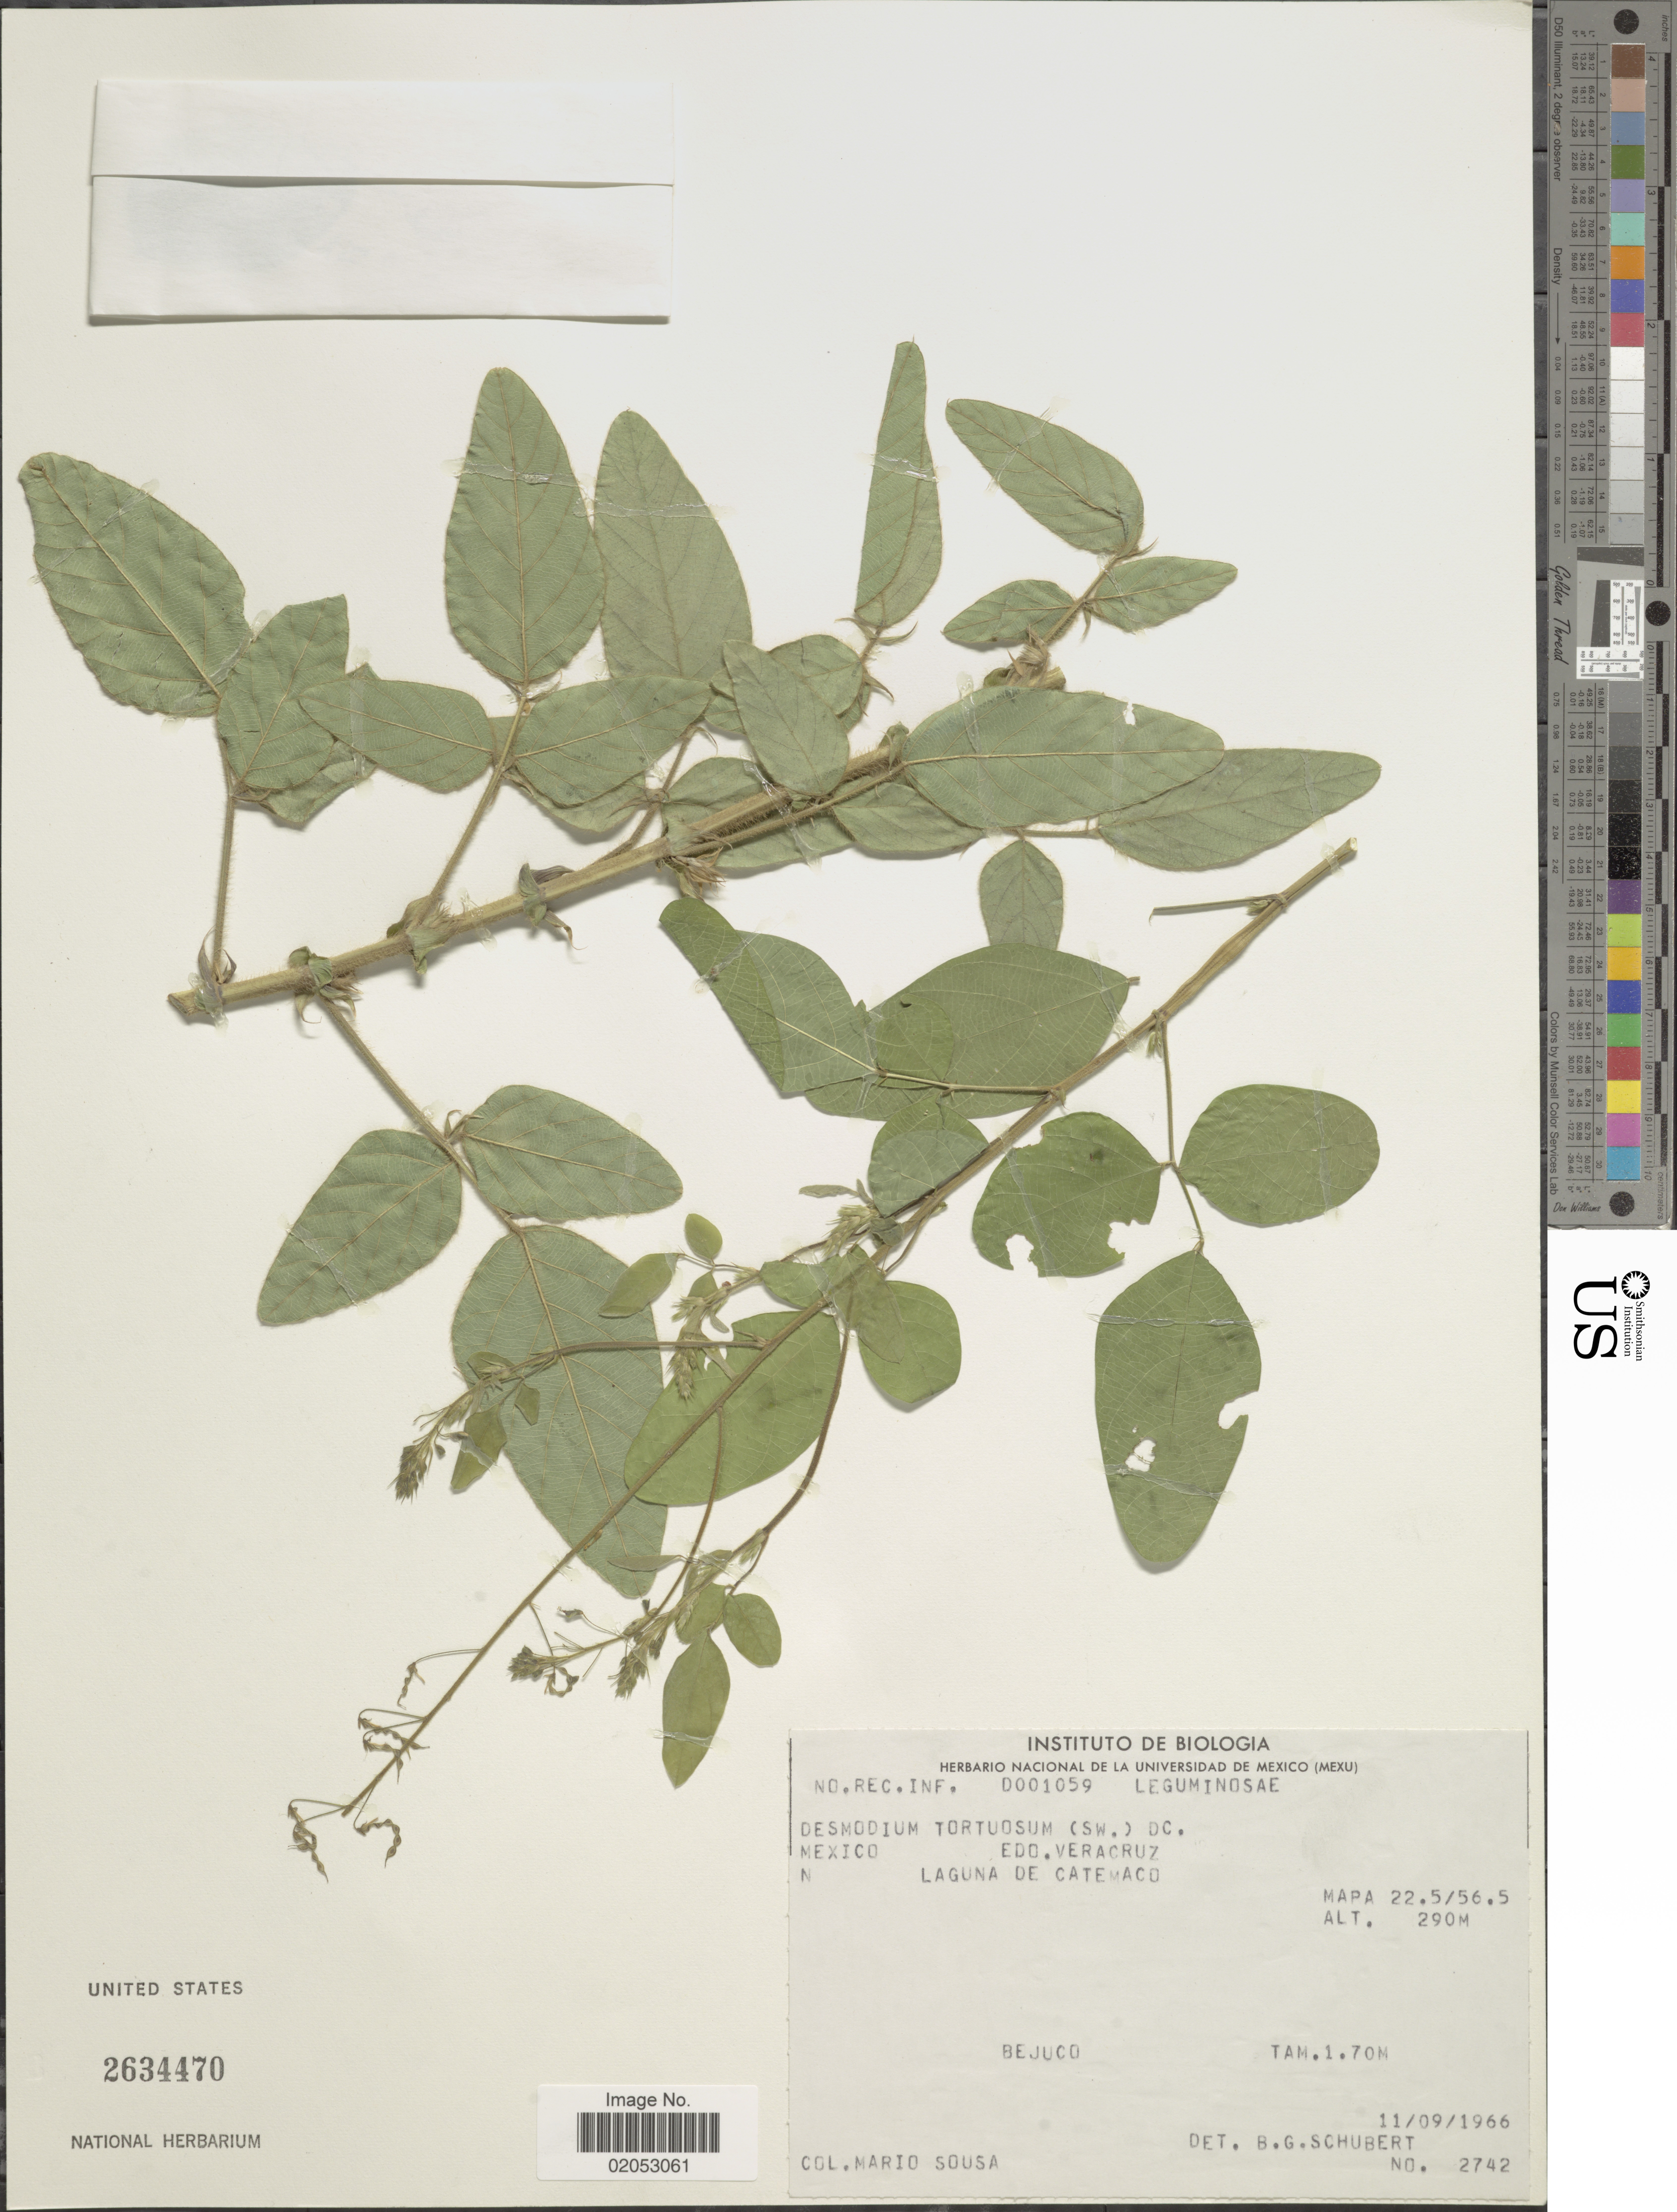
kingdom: Plantae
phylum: Tracheophyta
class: Magnoliopsida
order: Fabales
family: Fabaceae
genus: Desmodium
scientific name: Desmodium tortuosum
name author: (Sw.) DC.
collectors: M. Sousa S.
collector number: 2742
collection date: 1966-09-11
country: Mexico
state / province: Veracruz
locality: Edo. Veracruz. Laguna de Catemaco. Bejuco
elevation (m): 290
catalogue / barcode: US 2634470